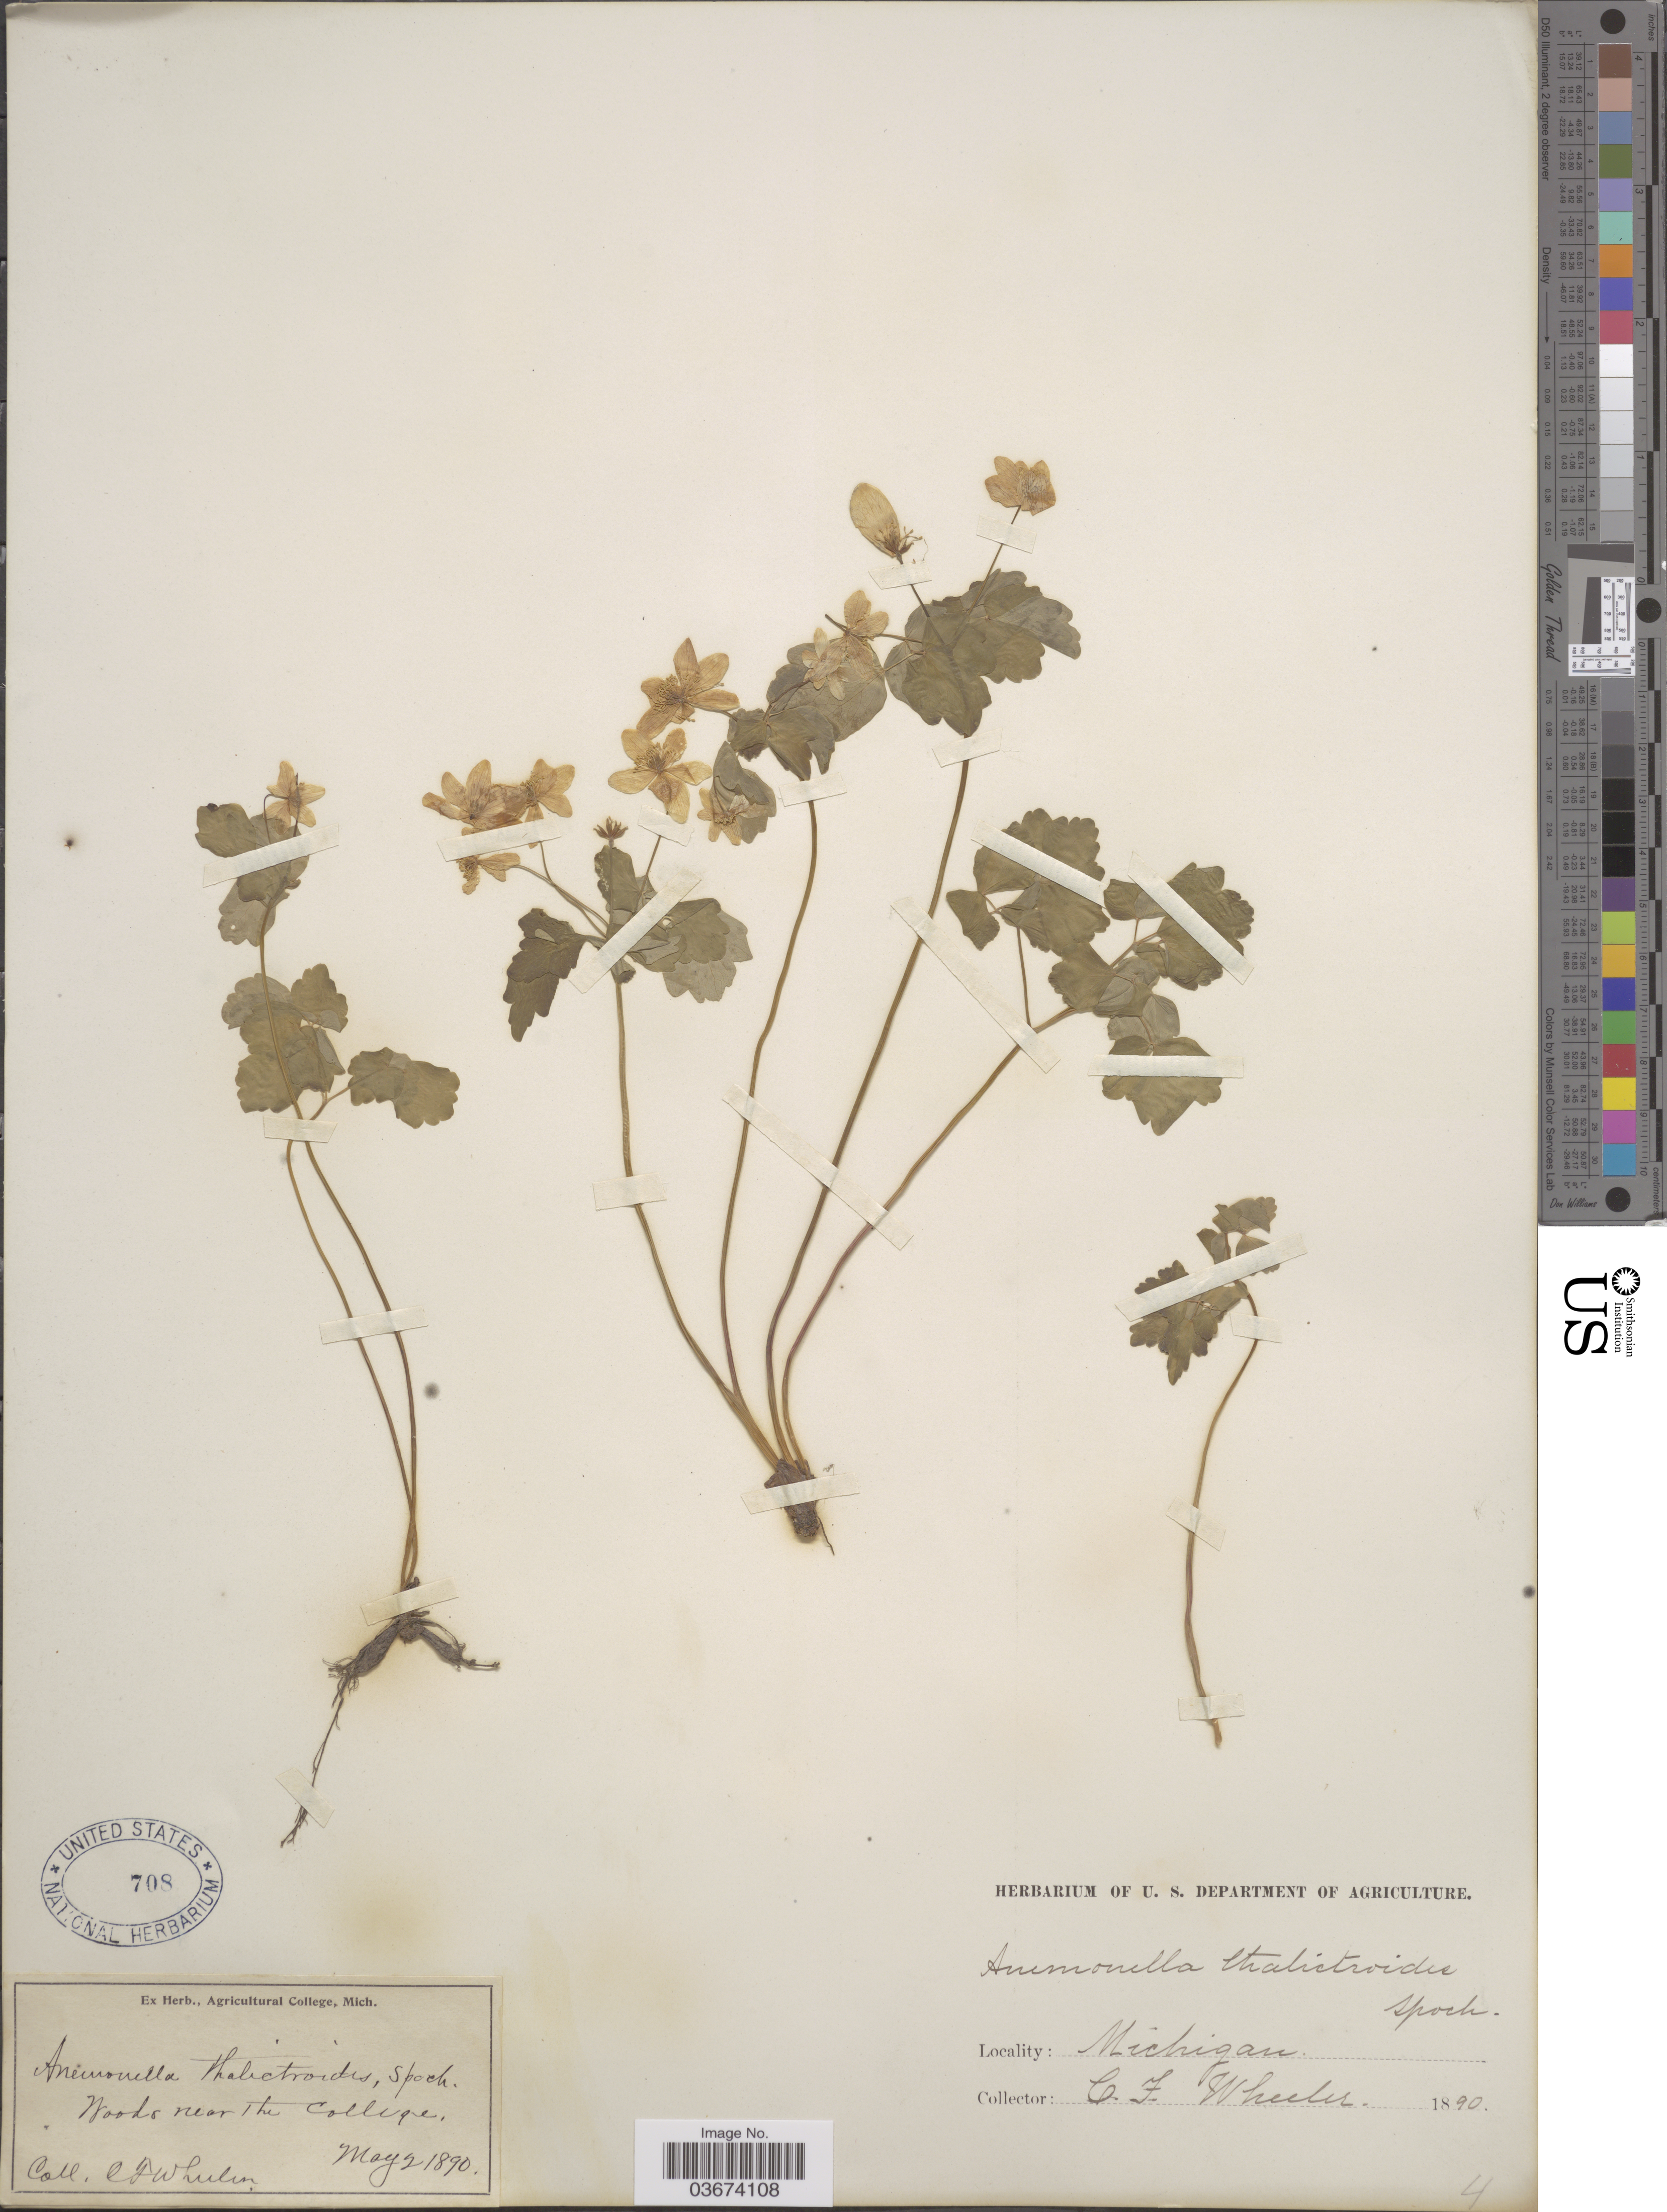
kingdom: Plantae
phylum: Tracheophyta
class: Magnoliopsida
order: Ranunculales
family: Ranunculaceae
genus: Thalictrum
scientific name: Thalictrum thalictroides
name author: (L.) A.J. Eames & B. Boivin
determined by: Strong, M. T., (US), Smithsonian Institution - National Museum of Natural History (UNITED STATES)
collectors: C. Wheeler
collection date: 1890-05-02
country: United States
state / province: Michigan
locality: Woods near the College.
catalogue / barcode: US 708